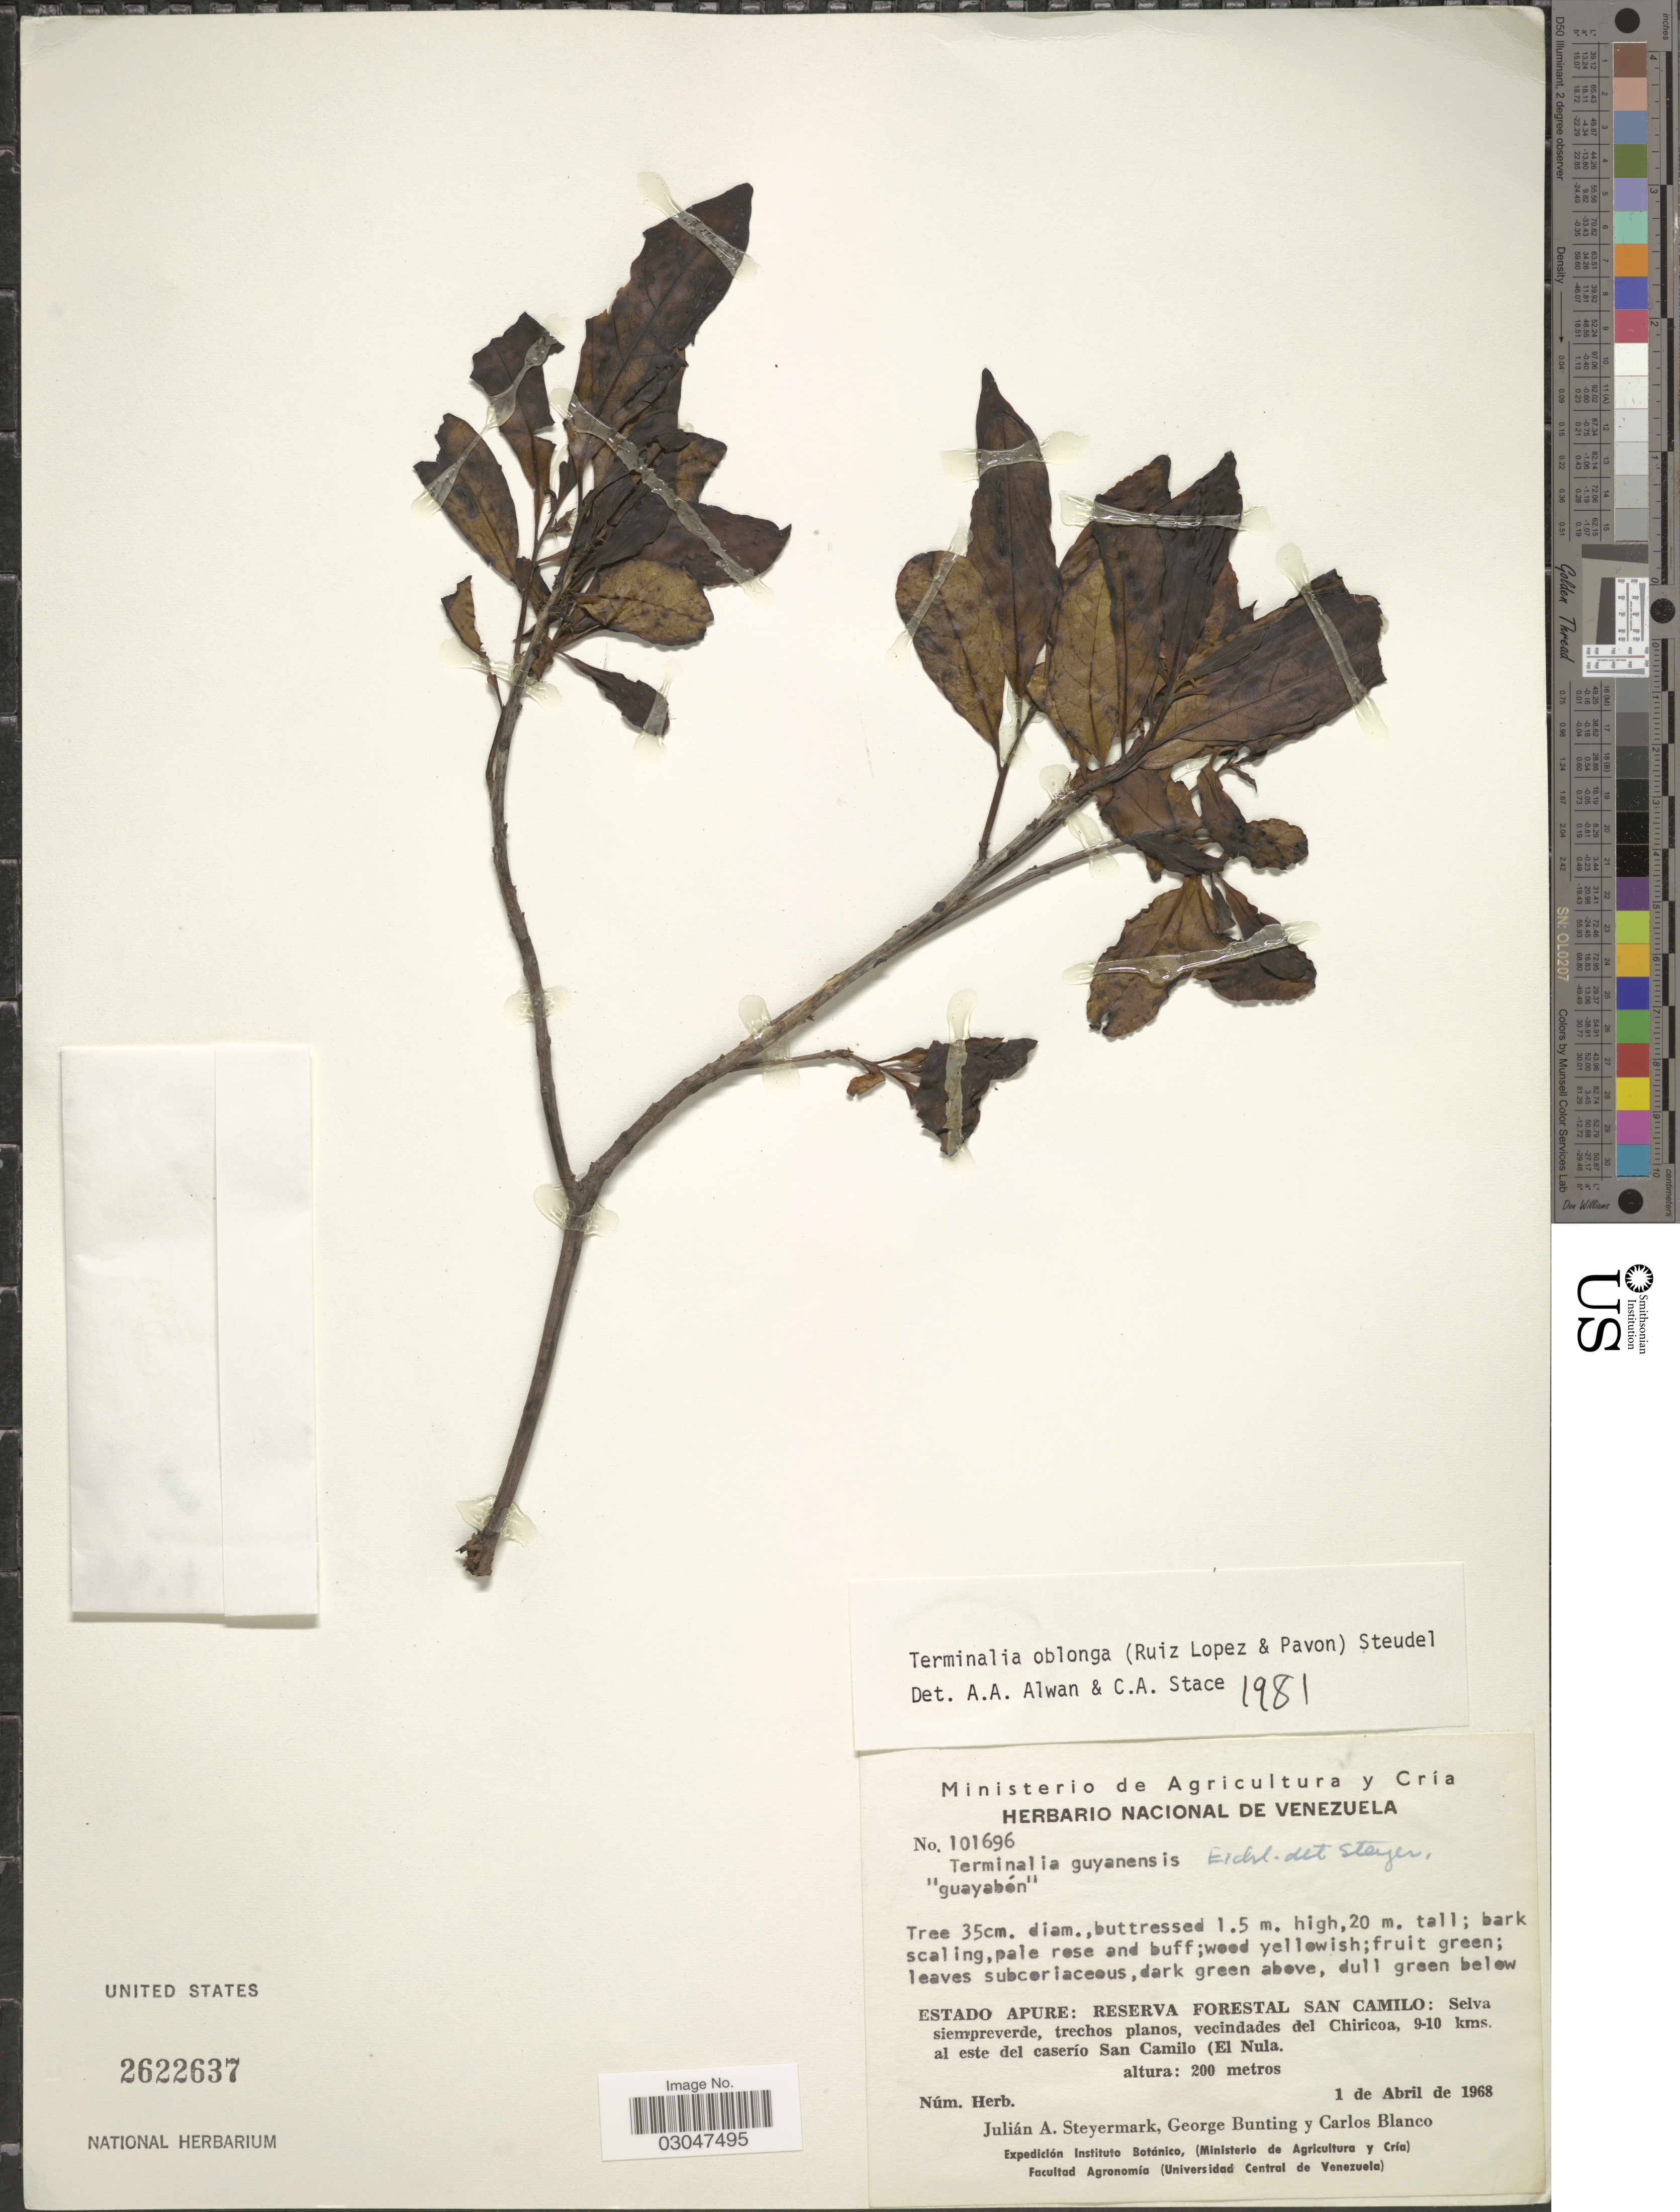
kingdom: Plantae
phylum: Tracheophyta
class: Magnoliopsida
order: Myrtales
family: Combretaceae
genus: Terminalia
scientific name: Terminalia oblonga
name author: (Ruiz & Pav.) Steud.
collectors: J. Steyermark, G. S. Bunting & C. Blanco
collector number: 101696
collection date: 1968-04-01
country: Venezuela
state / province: Apure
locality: Reserva Forestal San Camilo: Selva siempreverde, trechos planos, vecindades del Chiricoa, 9-10 kms. al este del caserío San Camilo (El Nula.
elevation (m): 200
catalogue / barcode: US 2622637